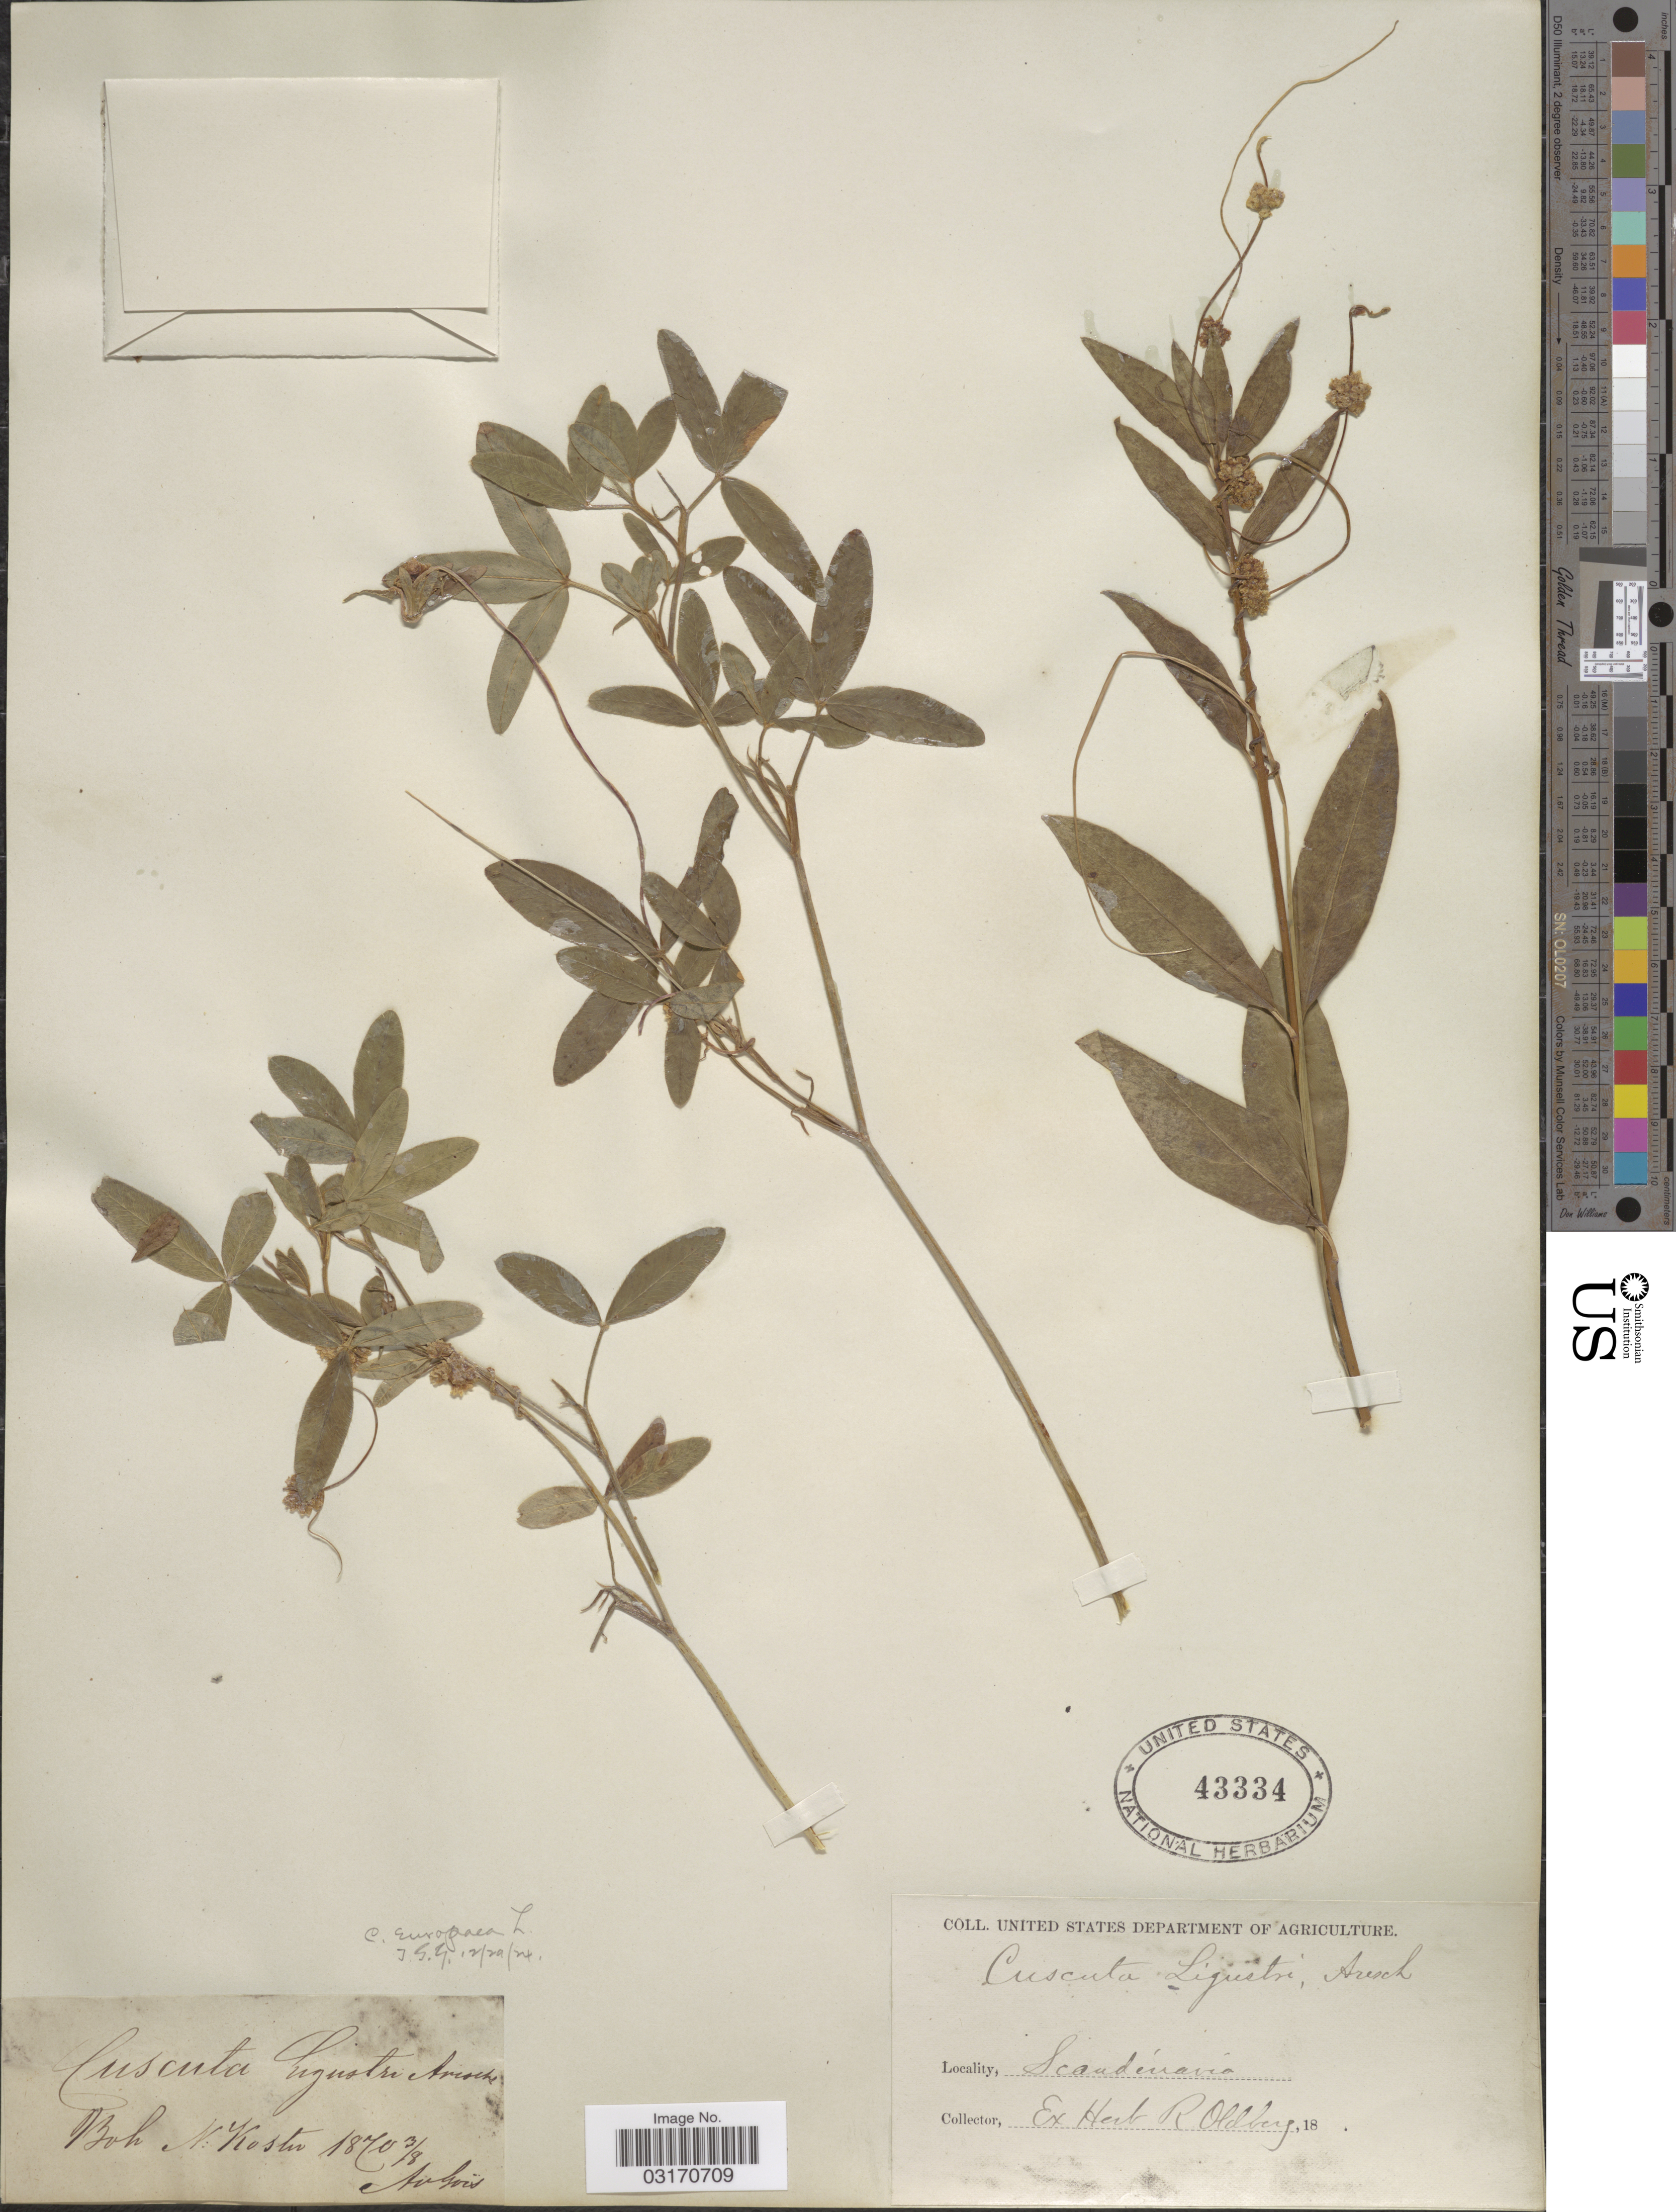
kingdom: Plantae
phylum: Tracheophyta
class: Magnoliopsida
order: Solanales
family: Convolvulaceae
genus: Cuscuta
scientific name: Cuscuta europaea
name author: L.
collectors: ex herb. R. Oldberg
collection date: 1870-08-03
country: Sweden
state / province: Västra Götaland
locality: Boh N: Koster Scandinavia.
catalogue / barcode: US 43334